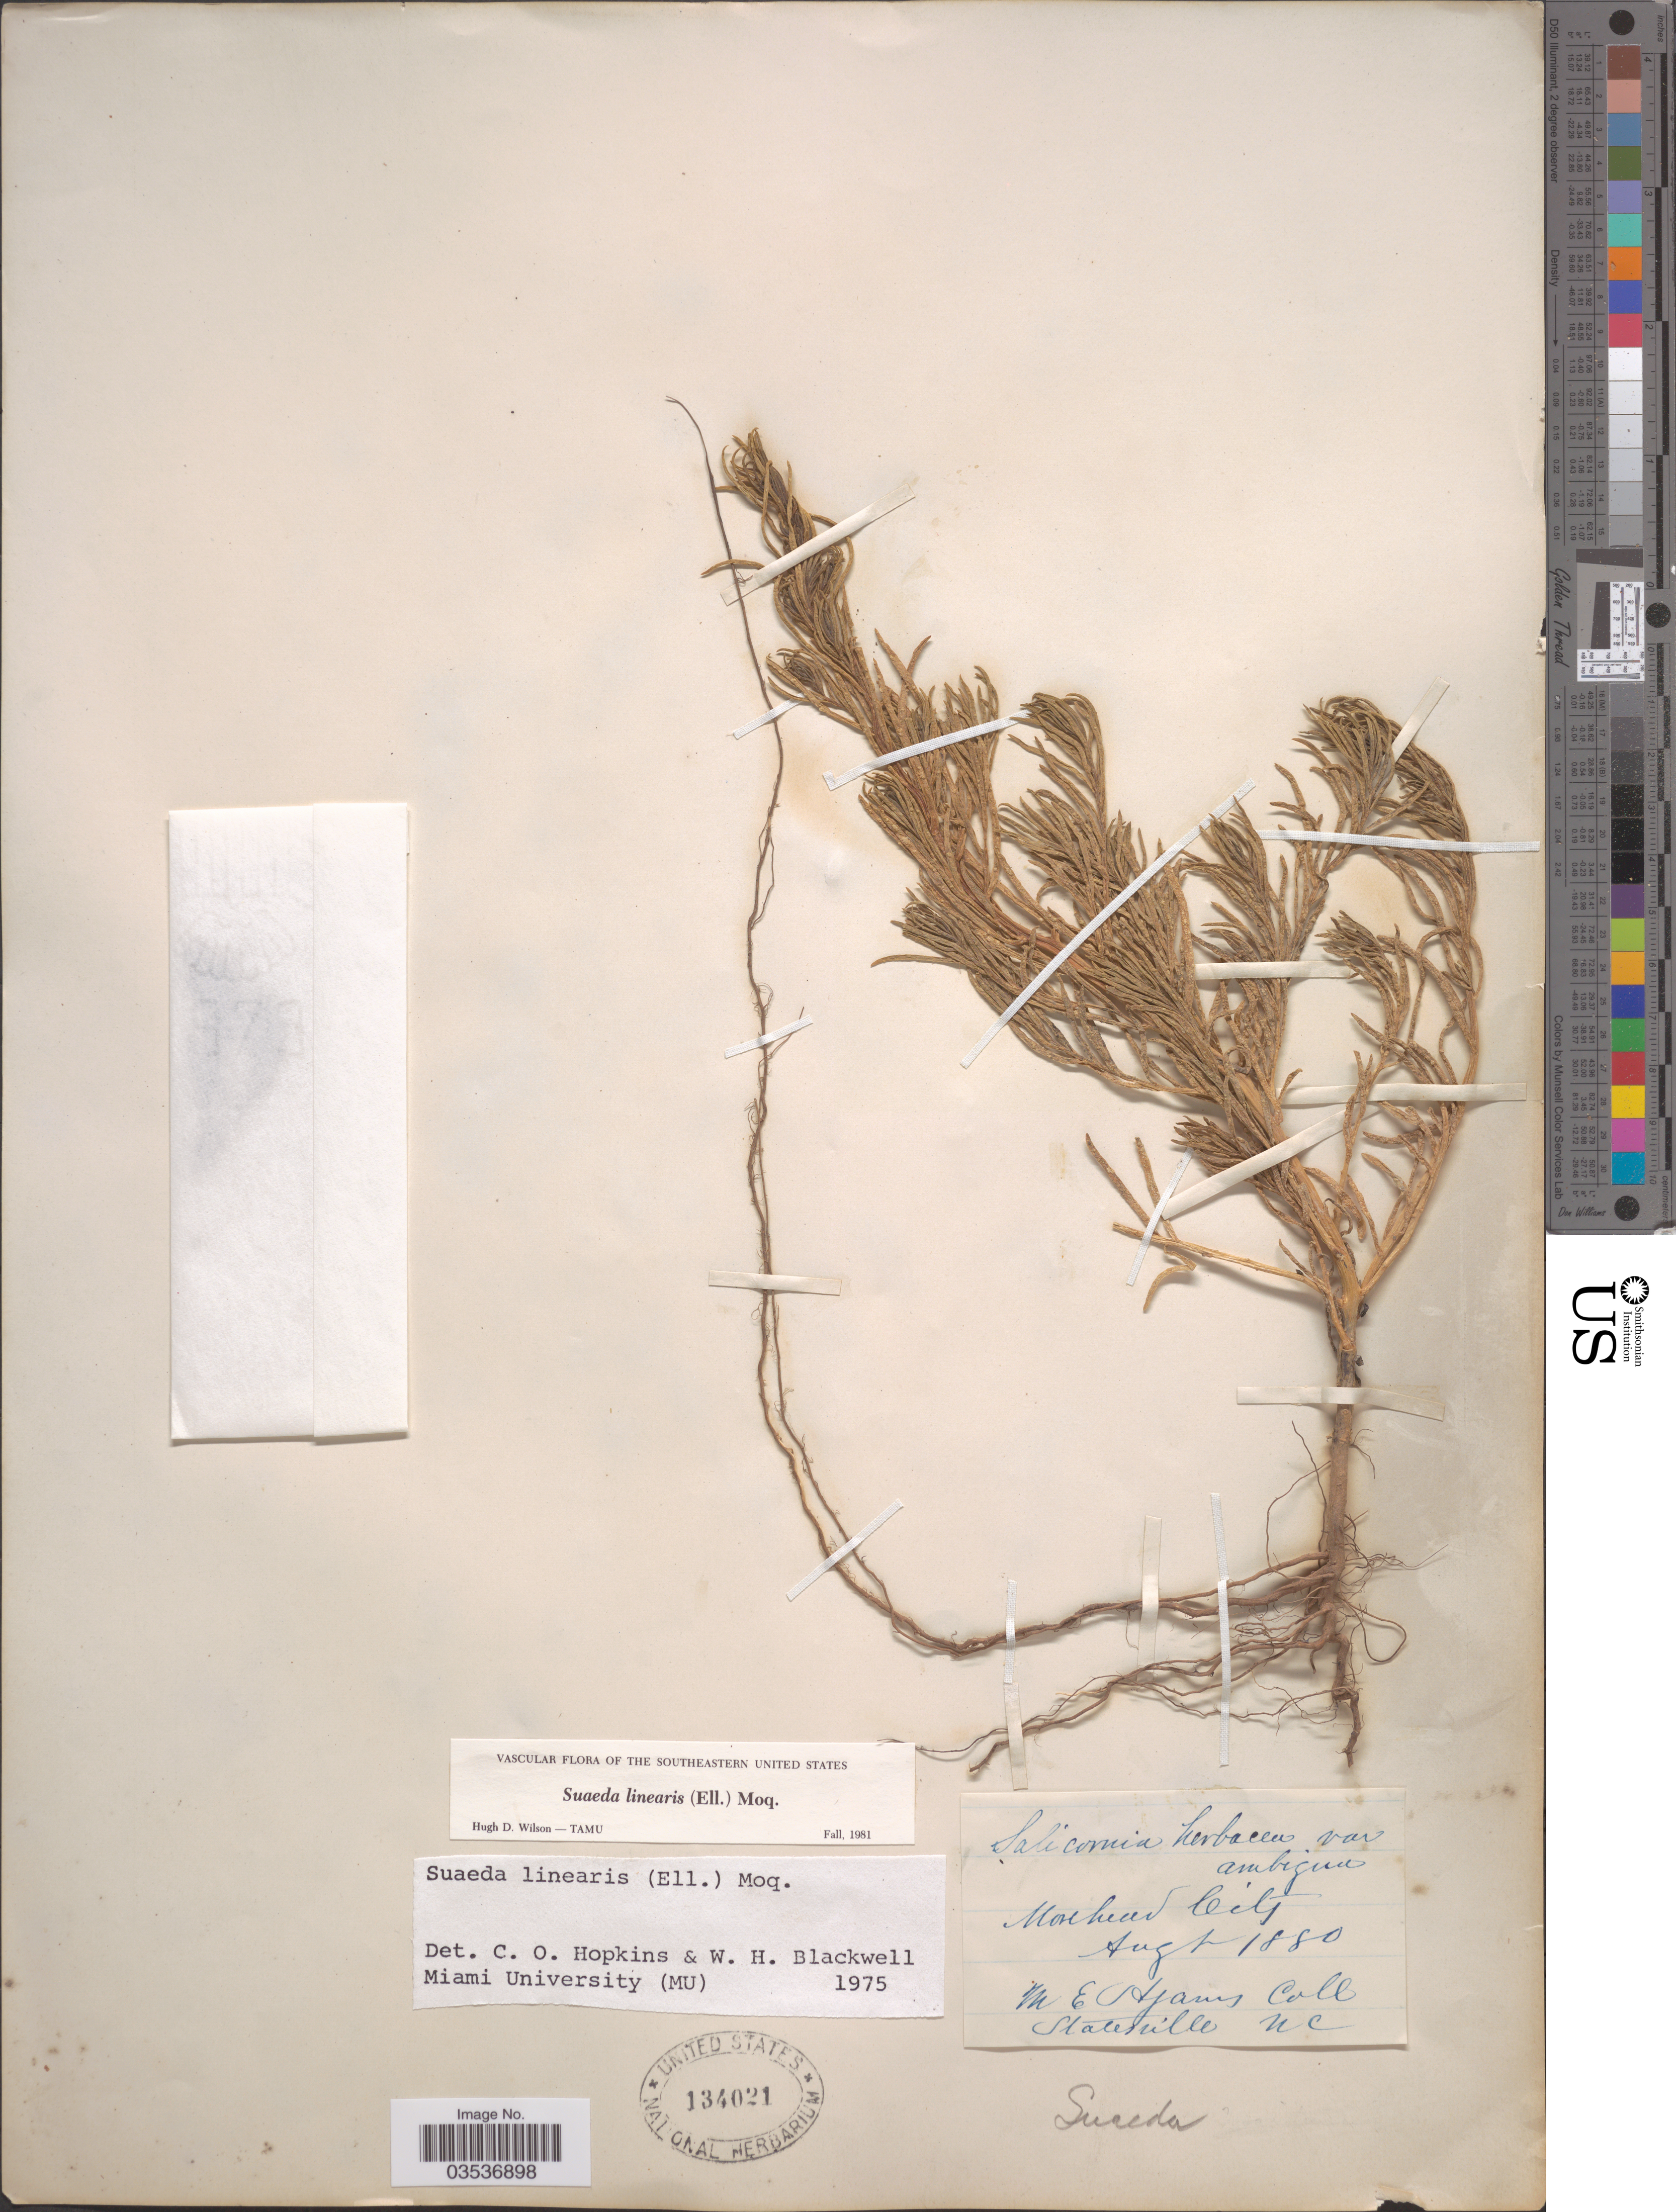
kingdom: Plantae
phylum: Tracheophyta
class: Magnoliopsida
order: Caryophyllales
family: Amaranthaceae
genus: Suaeda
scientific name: Suaeda linearis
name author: (Elliott) Moq.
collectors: M. E. Hyams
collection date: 1880-08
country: United States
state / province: North Carolina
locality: Malheur City. Statesville.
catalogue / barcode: US 134021